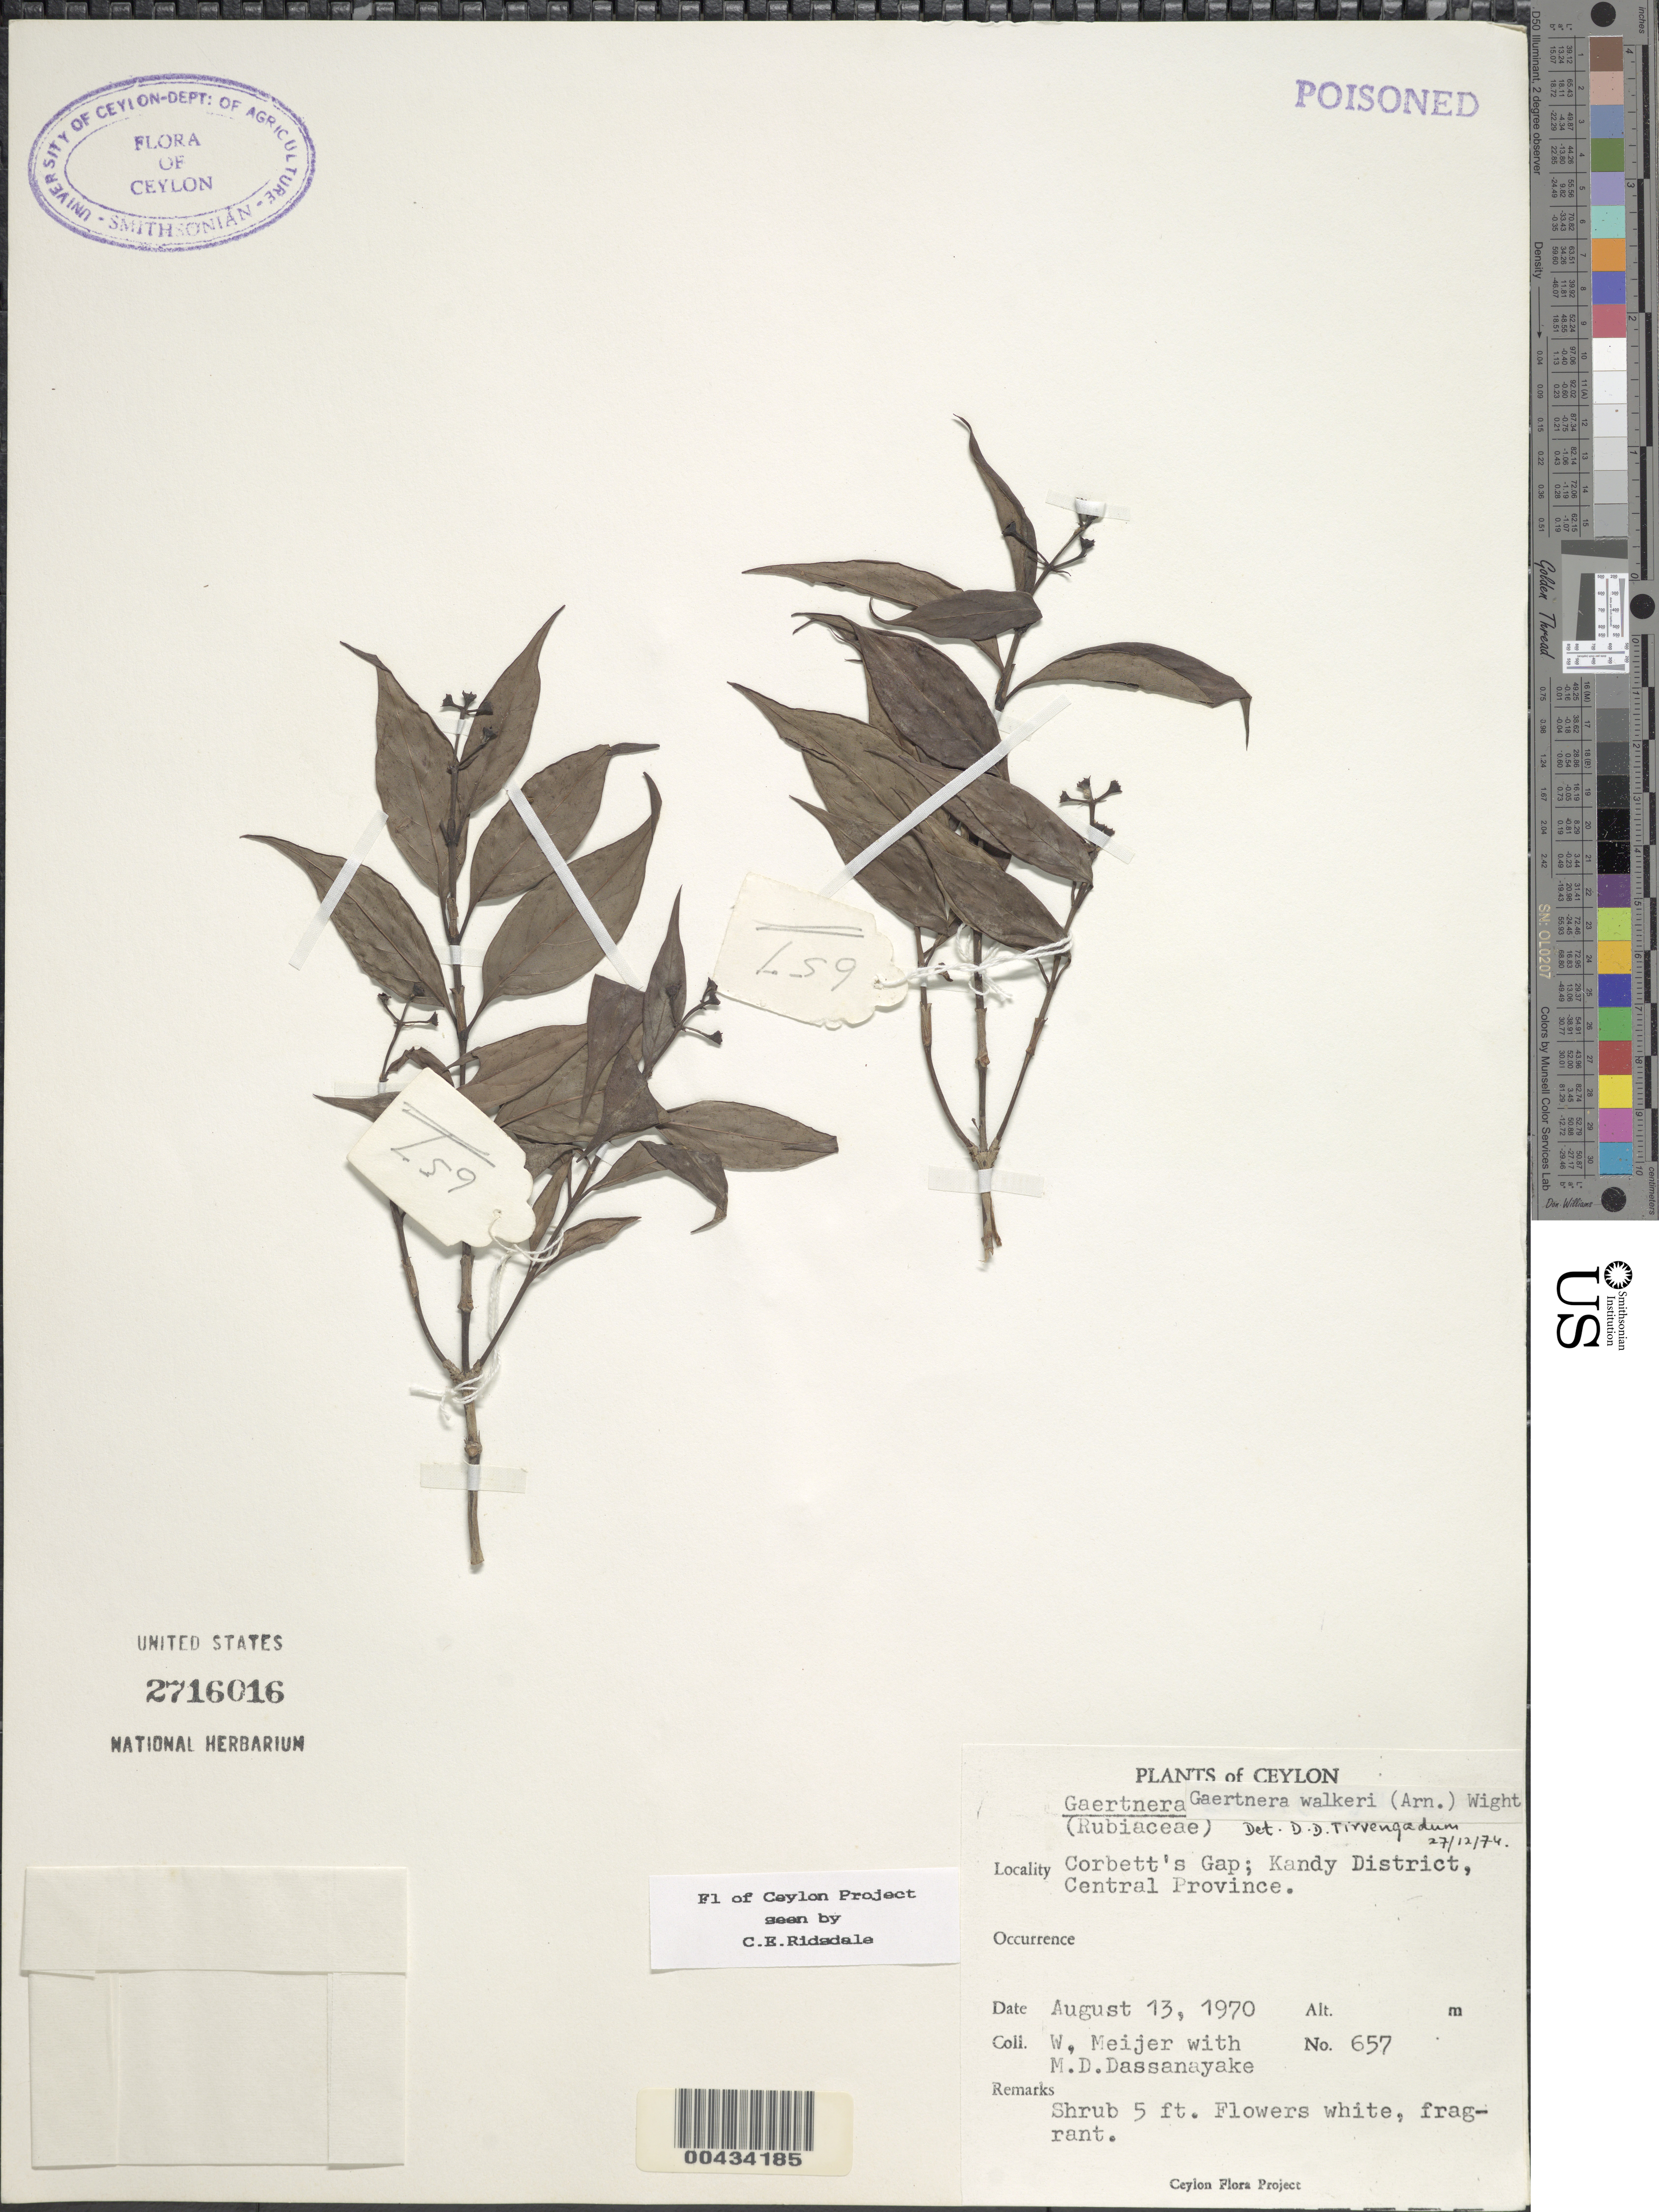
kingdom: Plantae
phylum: Tracheophyta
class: Magnoliopsida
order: Gentianales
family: Rubiaceae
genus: Gaertnera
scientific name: Gaertnera walkeri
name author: (Arn.) Blume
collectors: W. Meijer & M. Dassanayake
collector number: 657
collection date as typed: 13 Aug 1970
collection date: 1970-08-13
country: Sri Lanka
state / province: Central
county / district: Kandy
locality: Corbett's Gap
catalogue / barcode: US 2716016